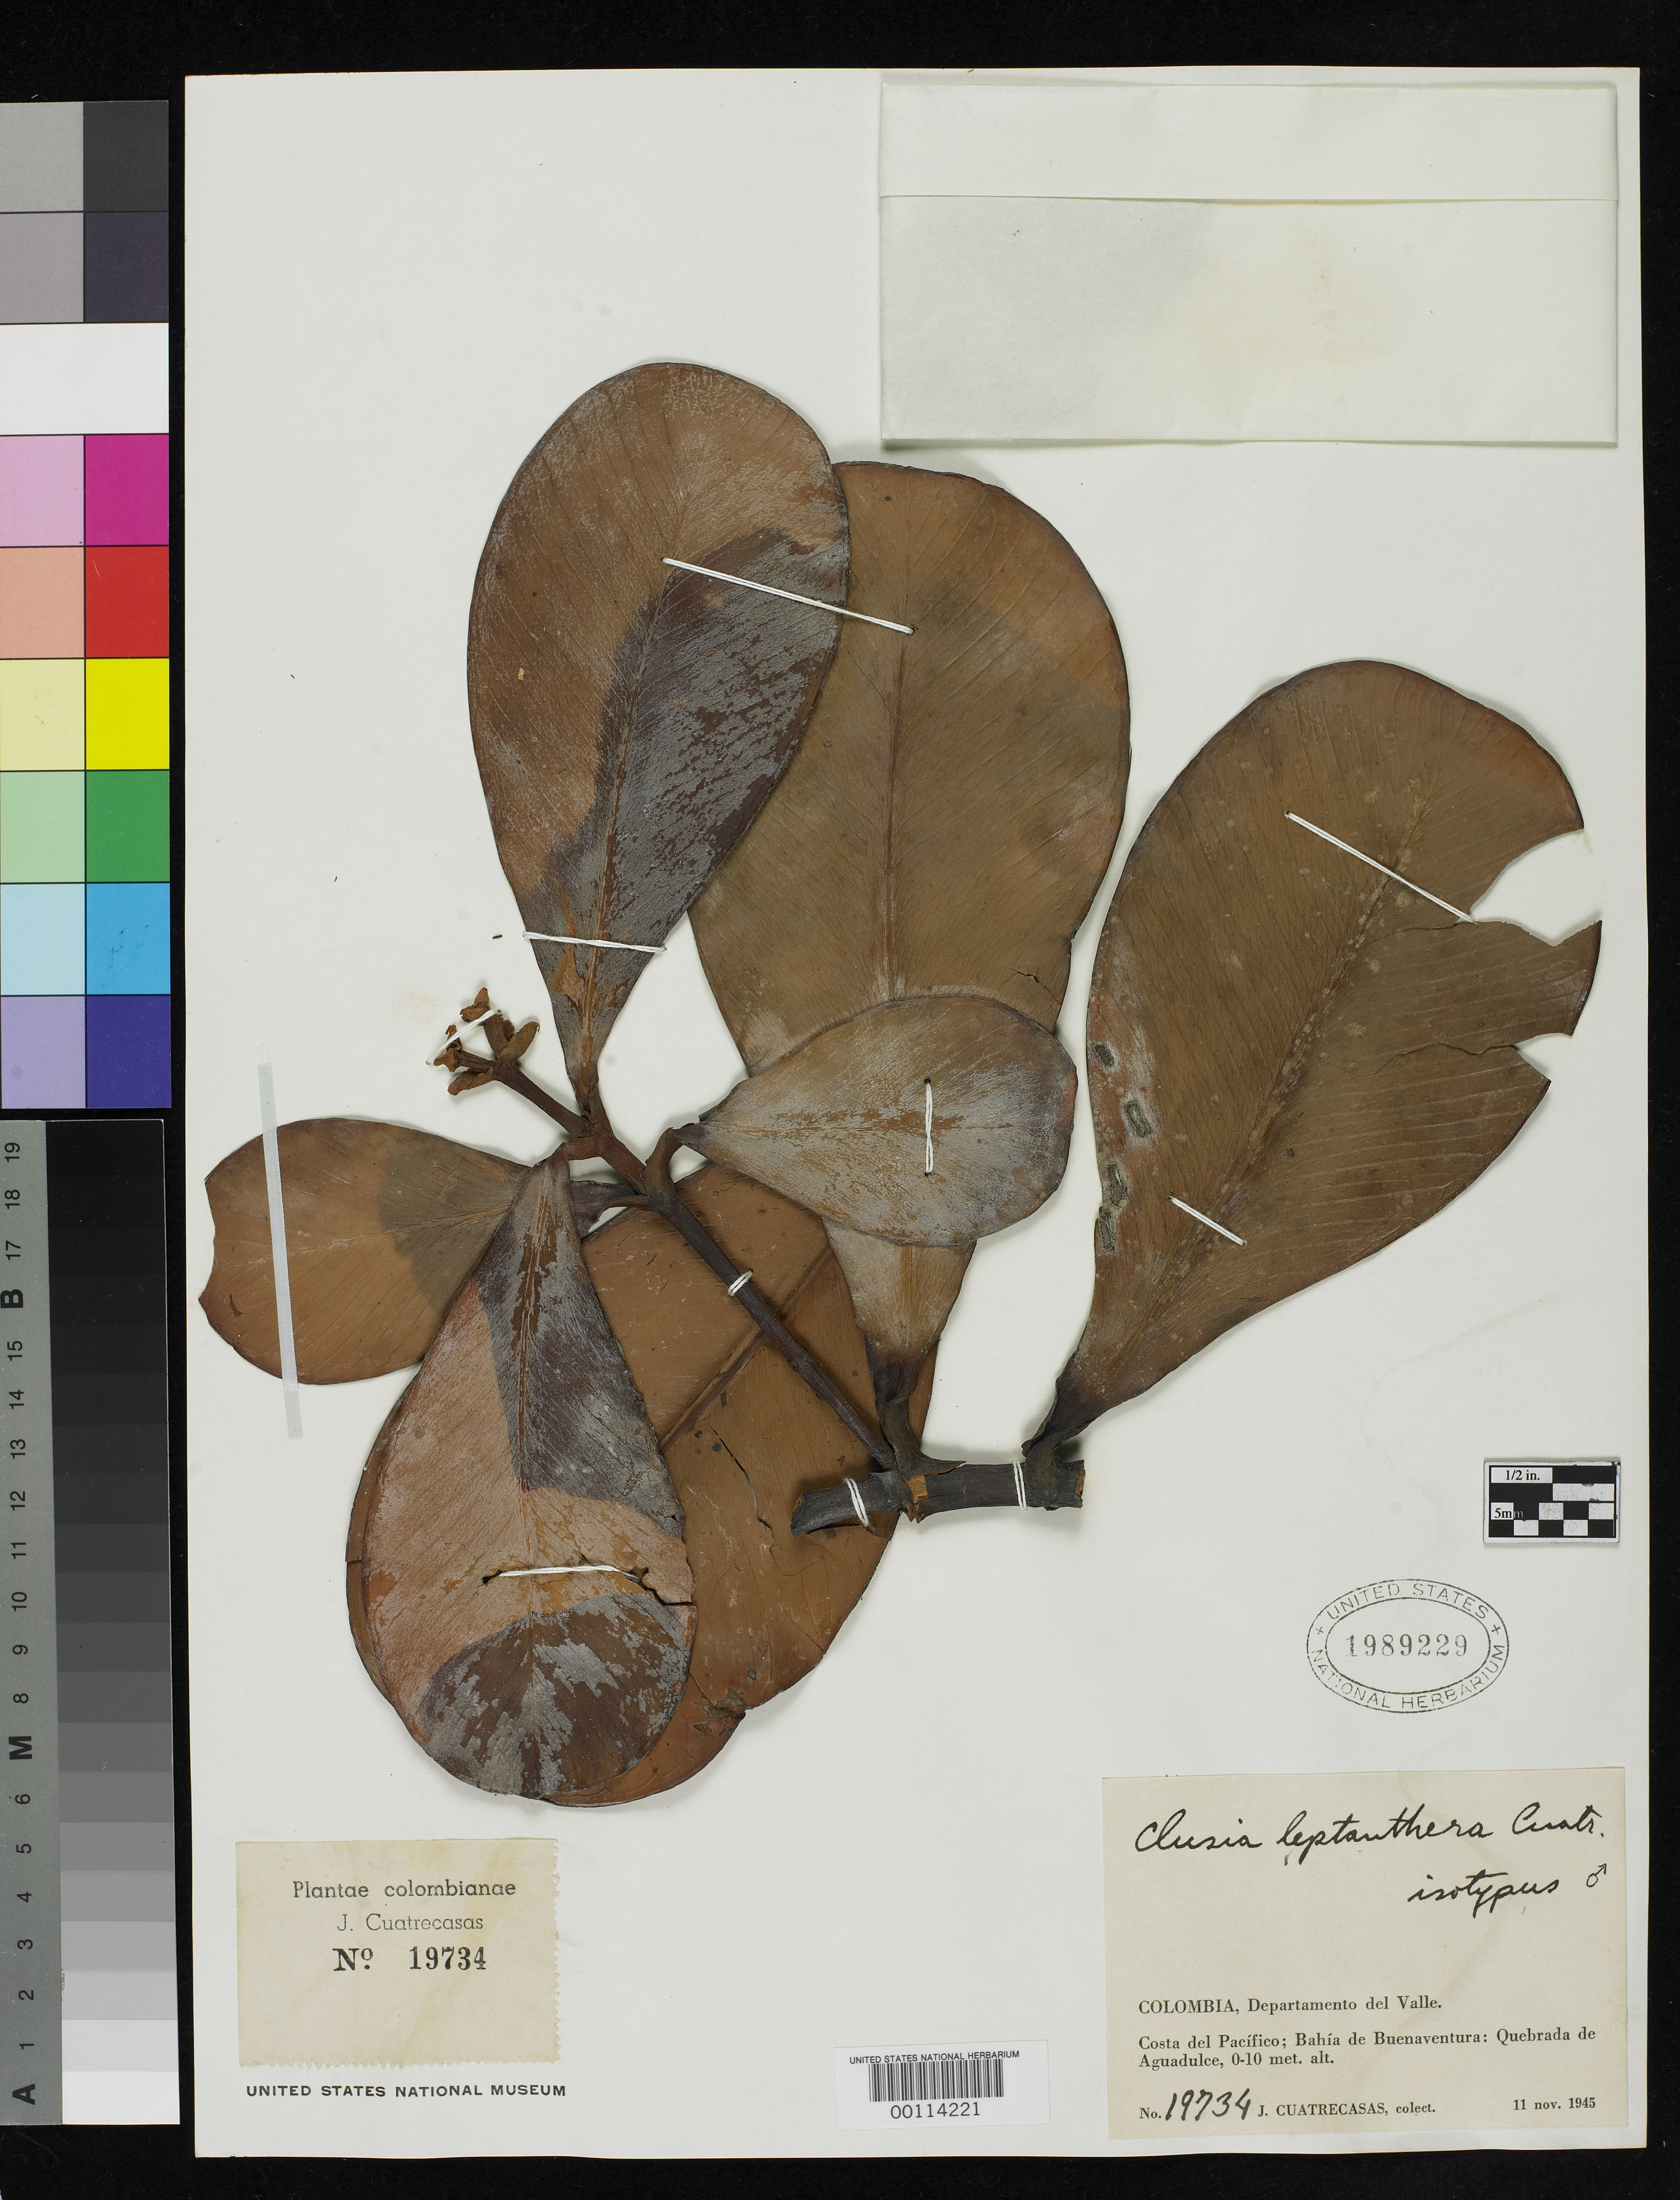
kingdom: Plantae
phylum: Tracheophyta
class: Magnoliopsida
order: Malpighiales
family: Clusiaceae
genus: Clusia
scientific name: Clusia leptanthera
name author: Cuatrec.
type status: Isotype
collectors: J. Cuatrecasas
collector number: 19734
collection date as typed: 11 Nov 1945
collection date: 1945-11-11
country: Colombia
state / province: Valle del Cauca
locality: Pacific Coast.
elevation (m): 0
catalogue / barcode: US 1989229